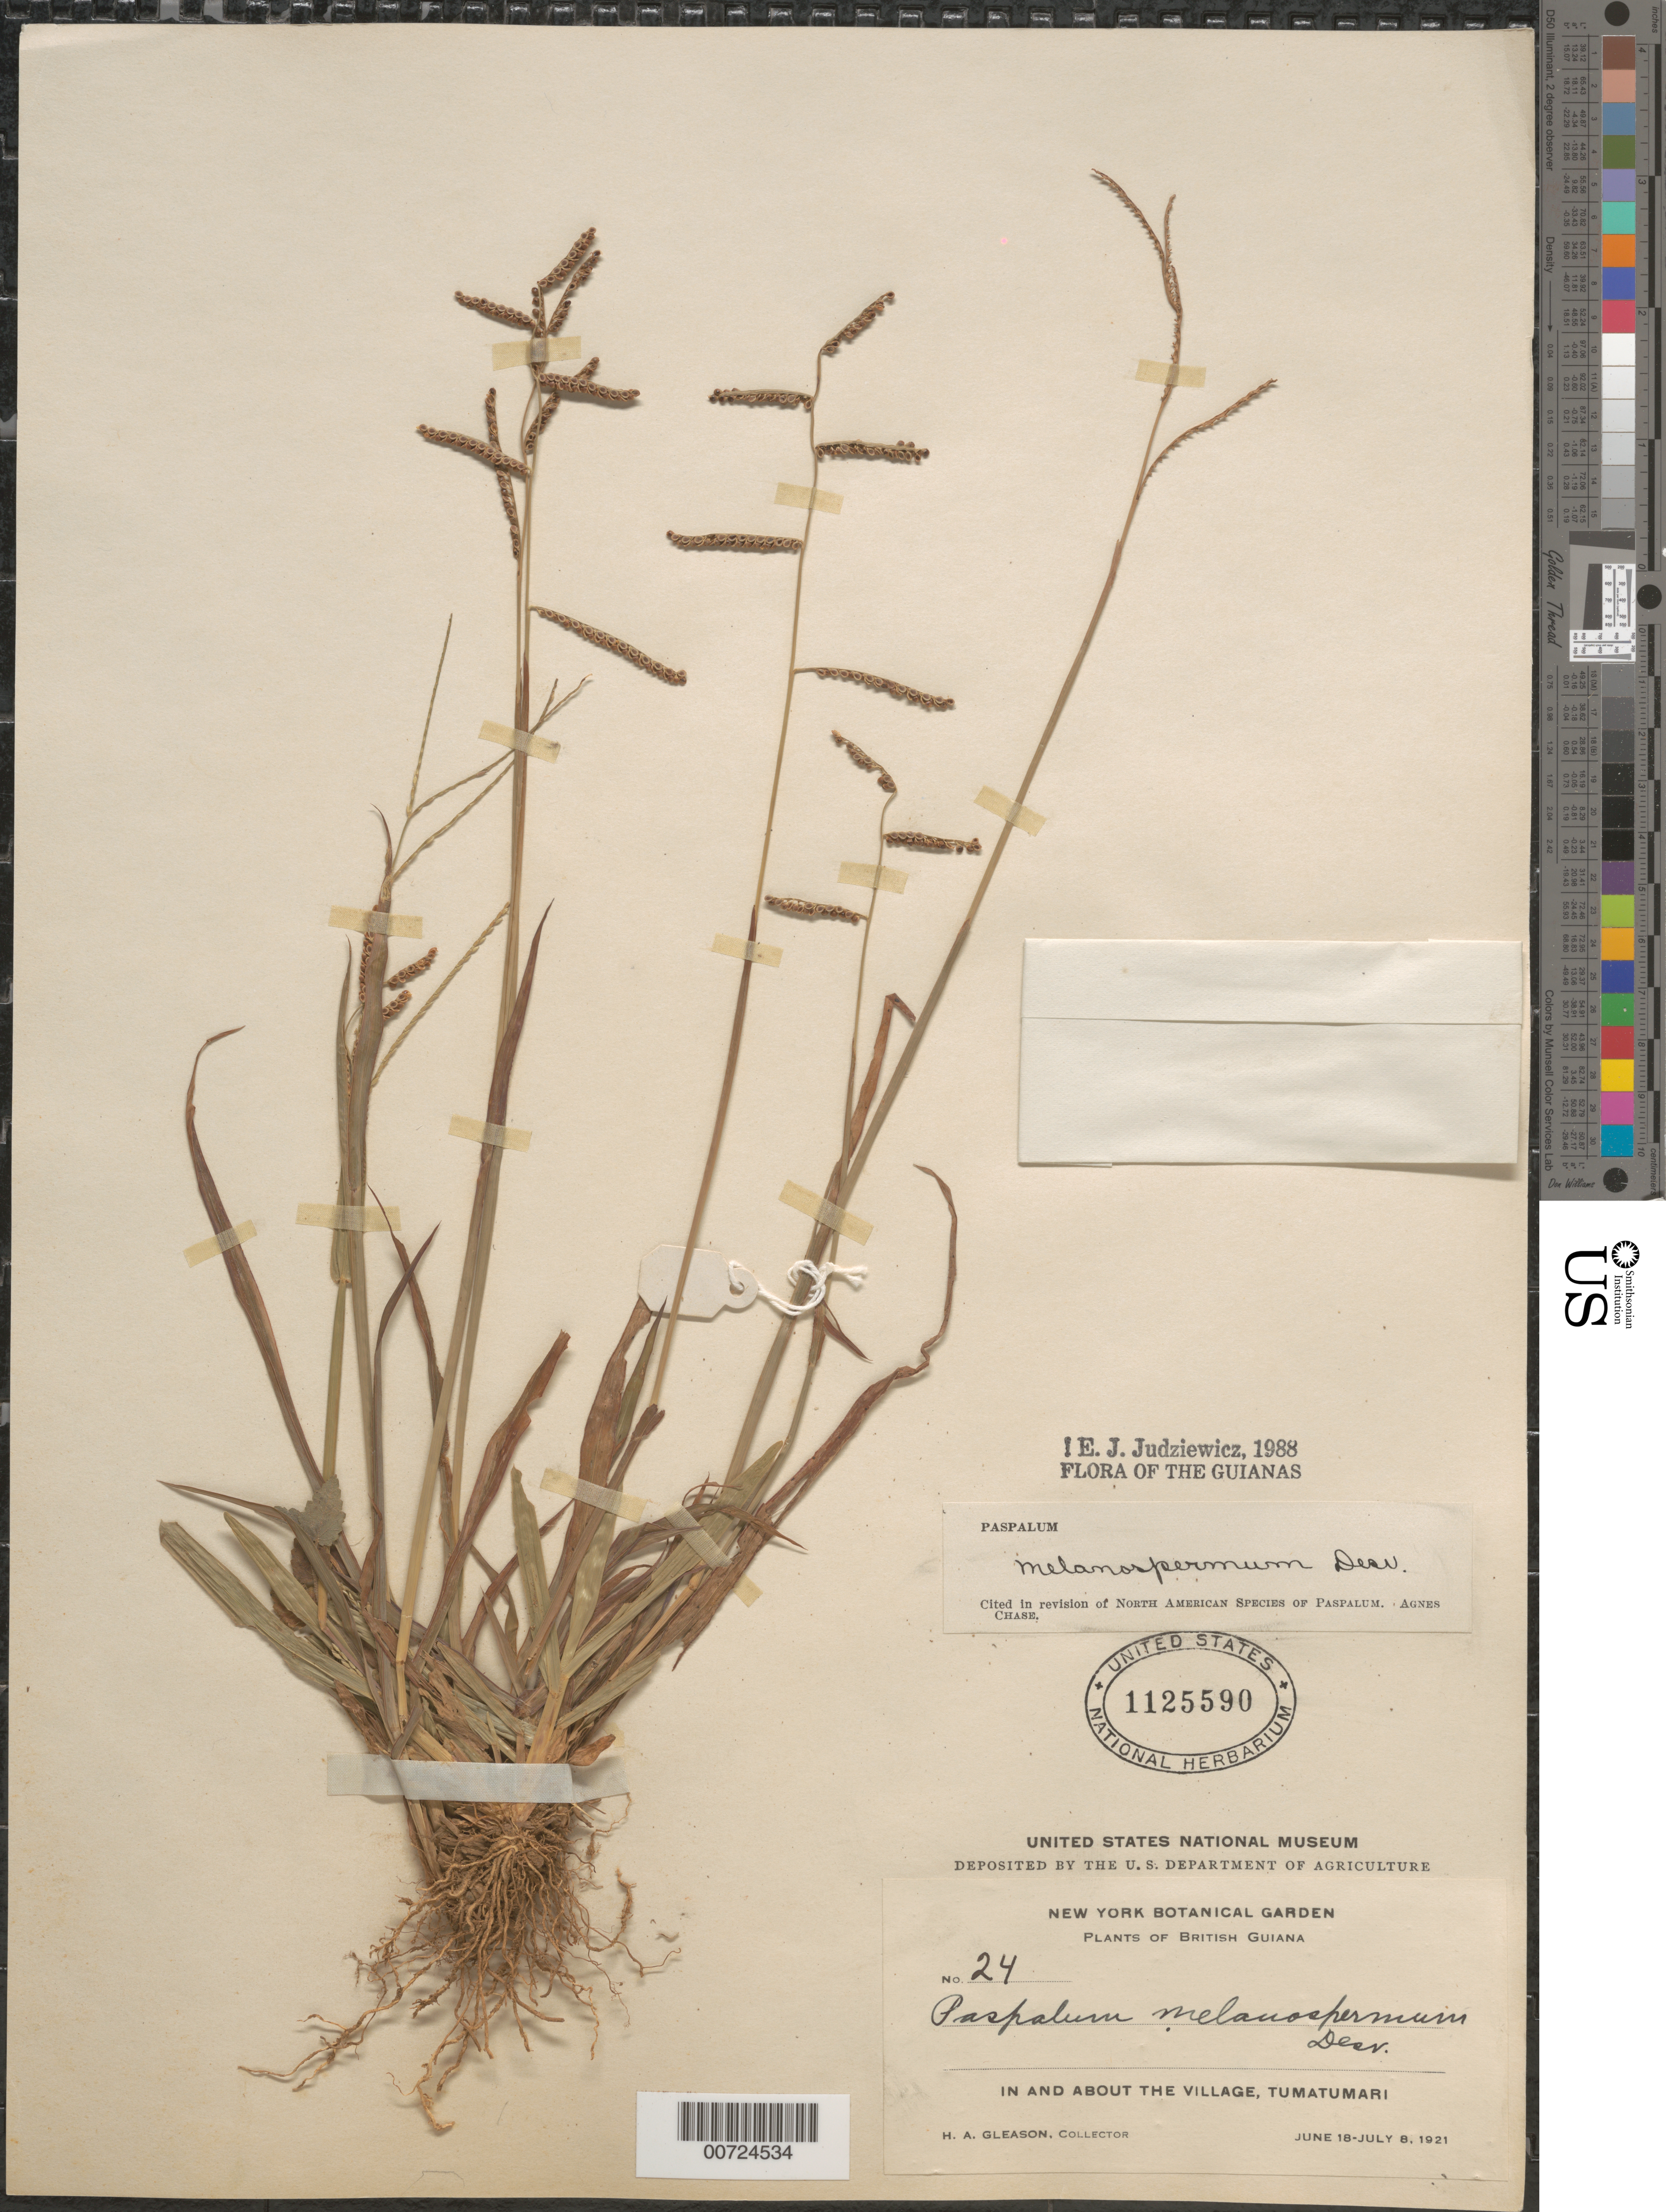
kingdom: Plantae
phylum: Tracheophyta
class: Liliopsida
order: Poales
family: Poaceae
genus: Paspalum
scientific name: Paspalum melanospermum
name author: Desv. ex Poir.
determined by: Judziewicz, E. J.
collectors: H. A. Gleason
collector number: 24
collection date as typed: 18-Jun-21 to 8-Jul-21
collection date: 1921-06-18/1921-07-08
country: Guyana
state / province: Potaro-Siparuni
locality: Tumatumari Village, Potaro R.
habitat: In and about the village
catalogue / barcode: US 1125590